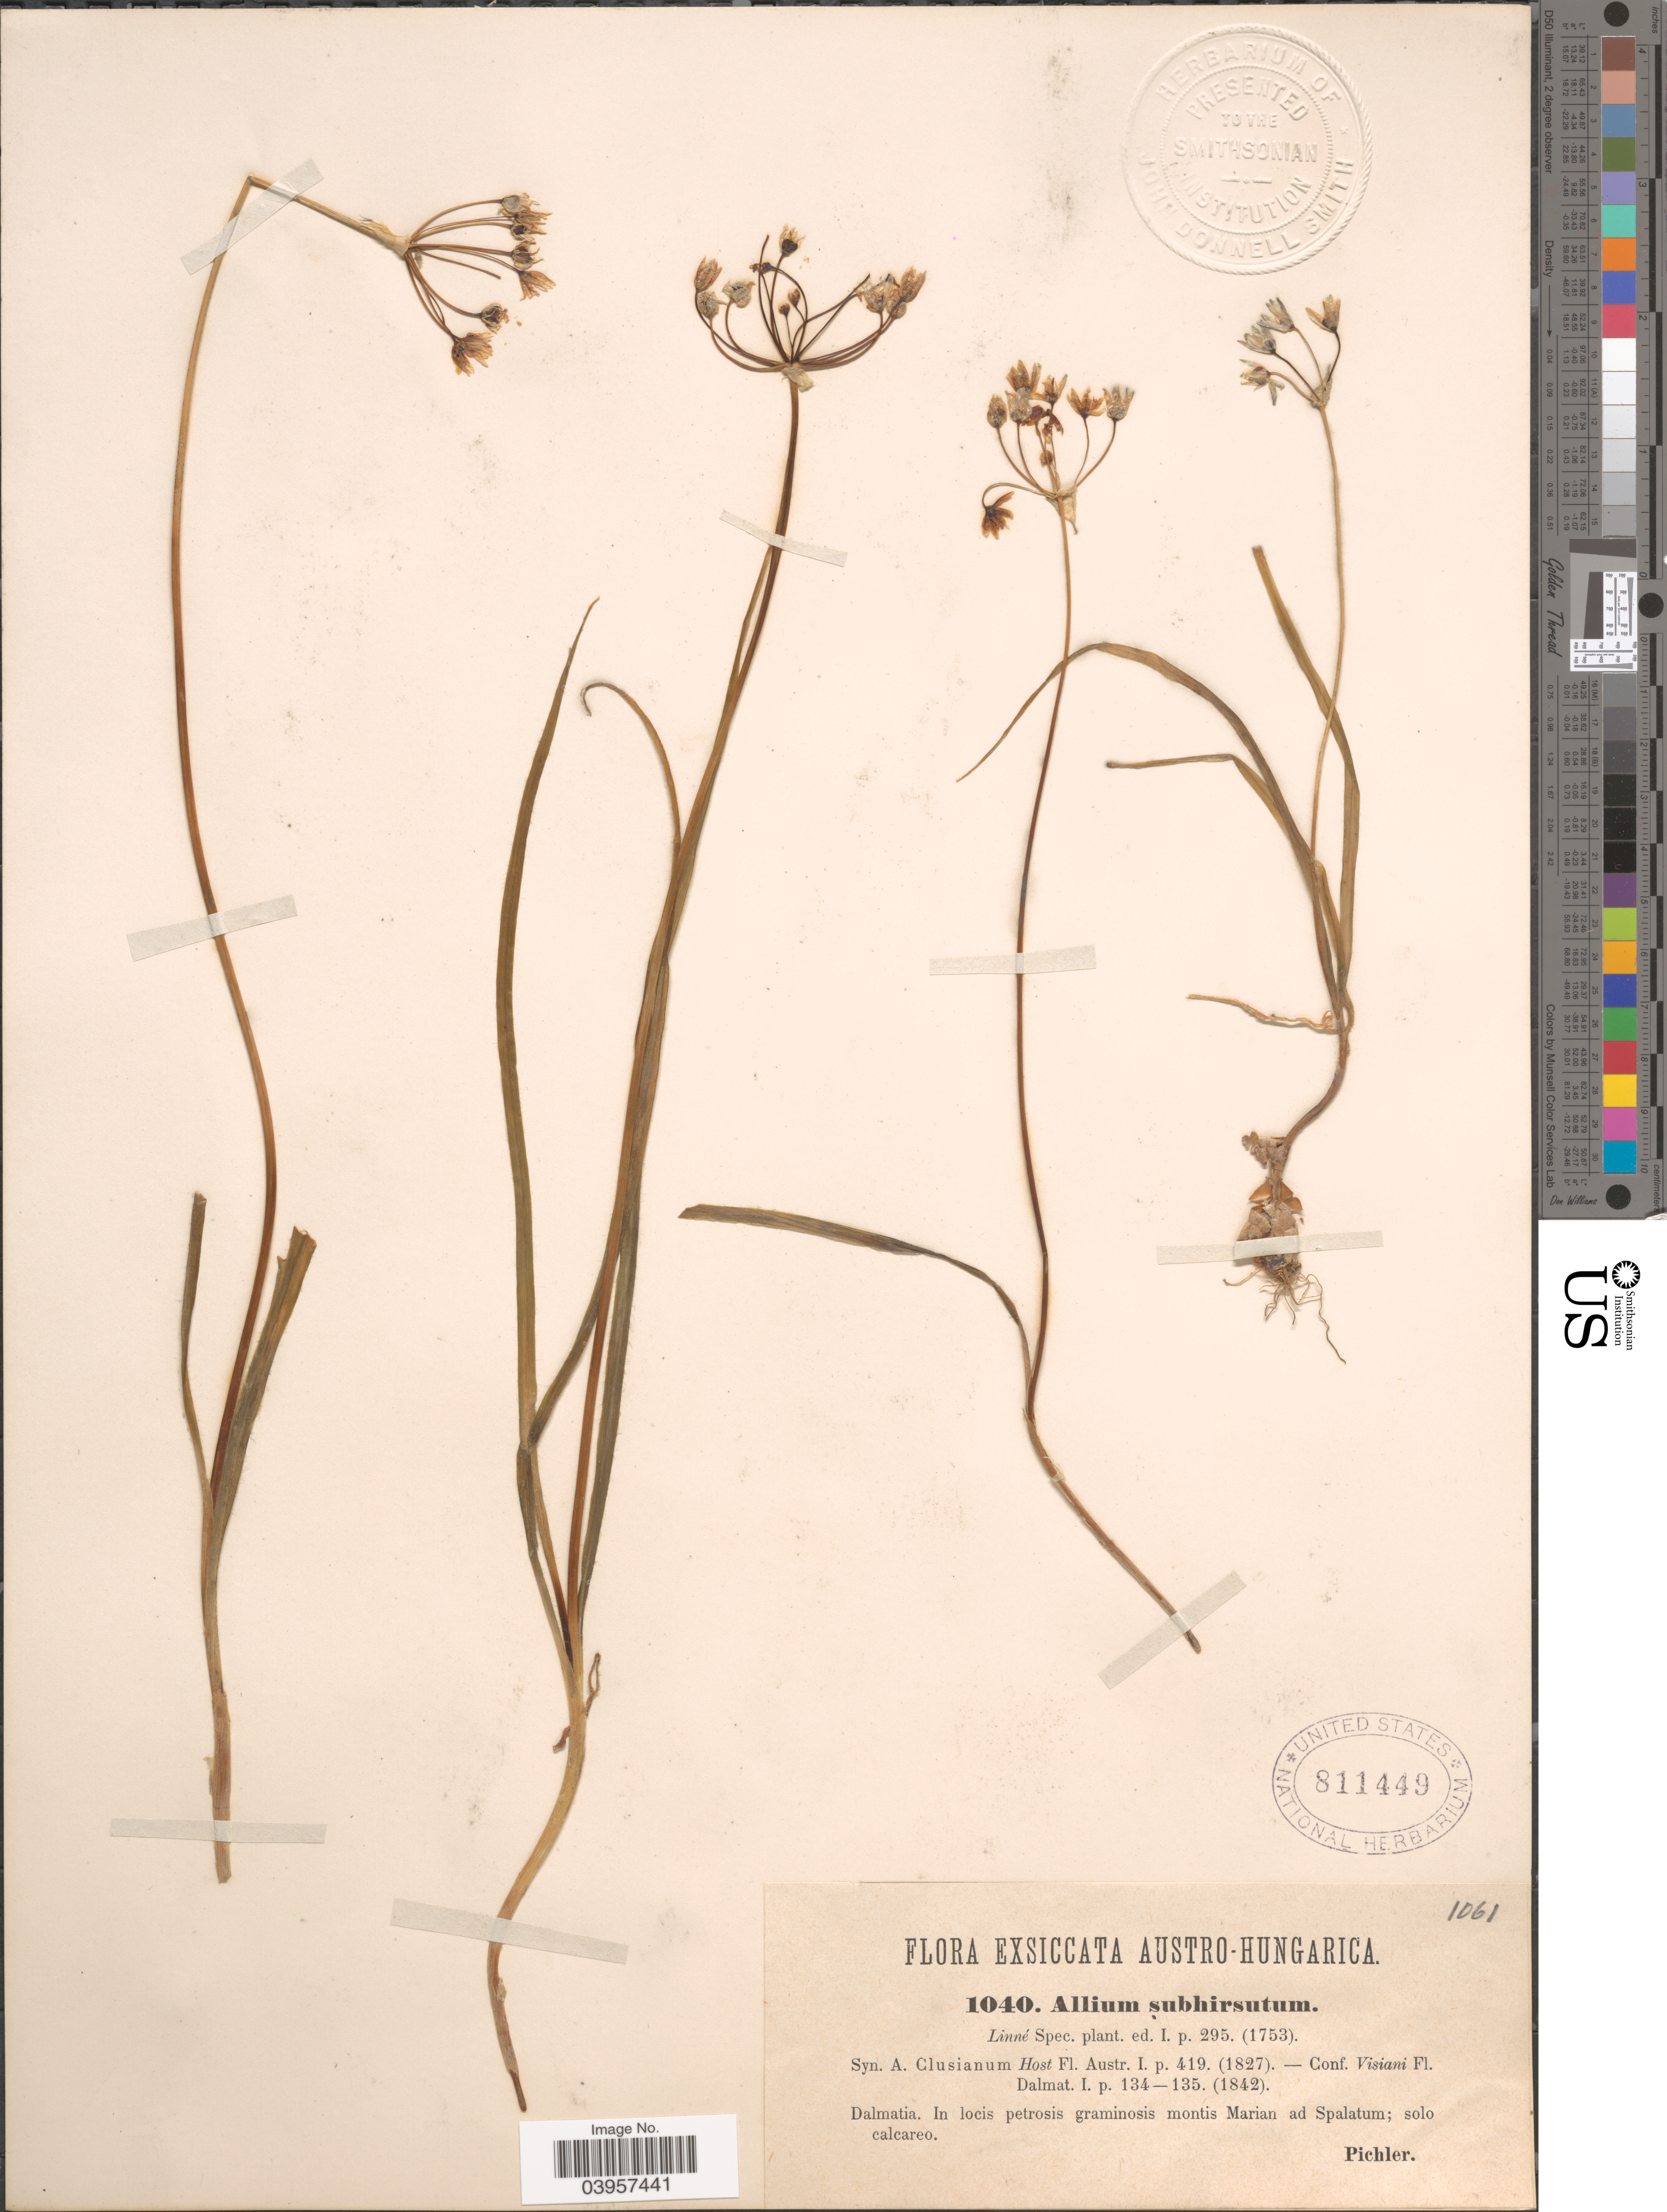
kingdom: Plantae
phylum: Tracheophyta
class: Liliopsida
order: Asparagales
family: Amaryllidaceae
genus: Allium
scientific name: Allium subhirsutum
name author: L.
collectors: Pichler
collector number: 1040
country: Croatia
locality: Austro-Hungarica. Dalmatia. In locis petrosis graminosis montis Marian ad Spalatum; solo calcareo.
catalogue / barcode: US 811449